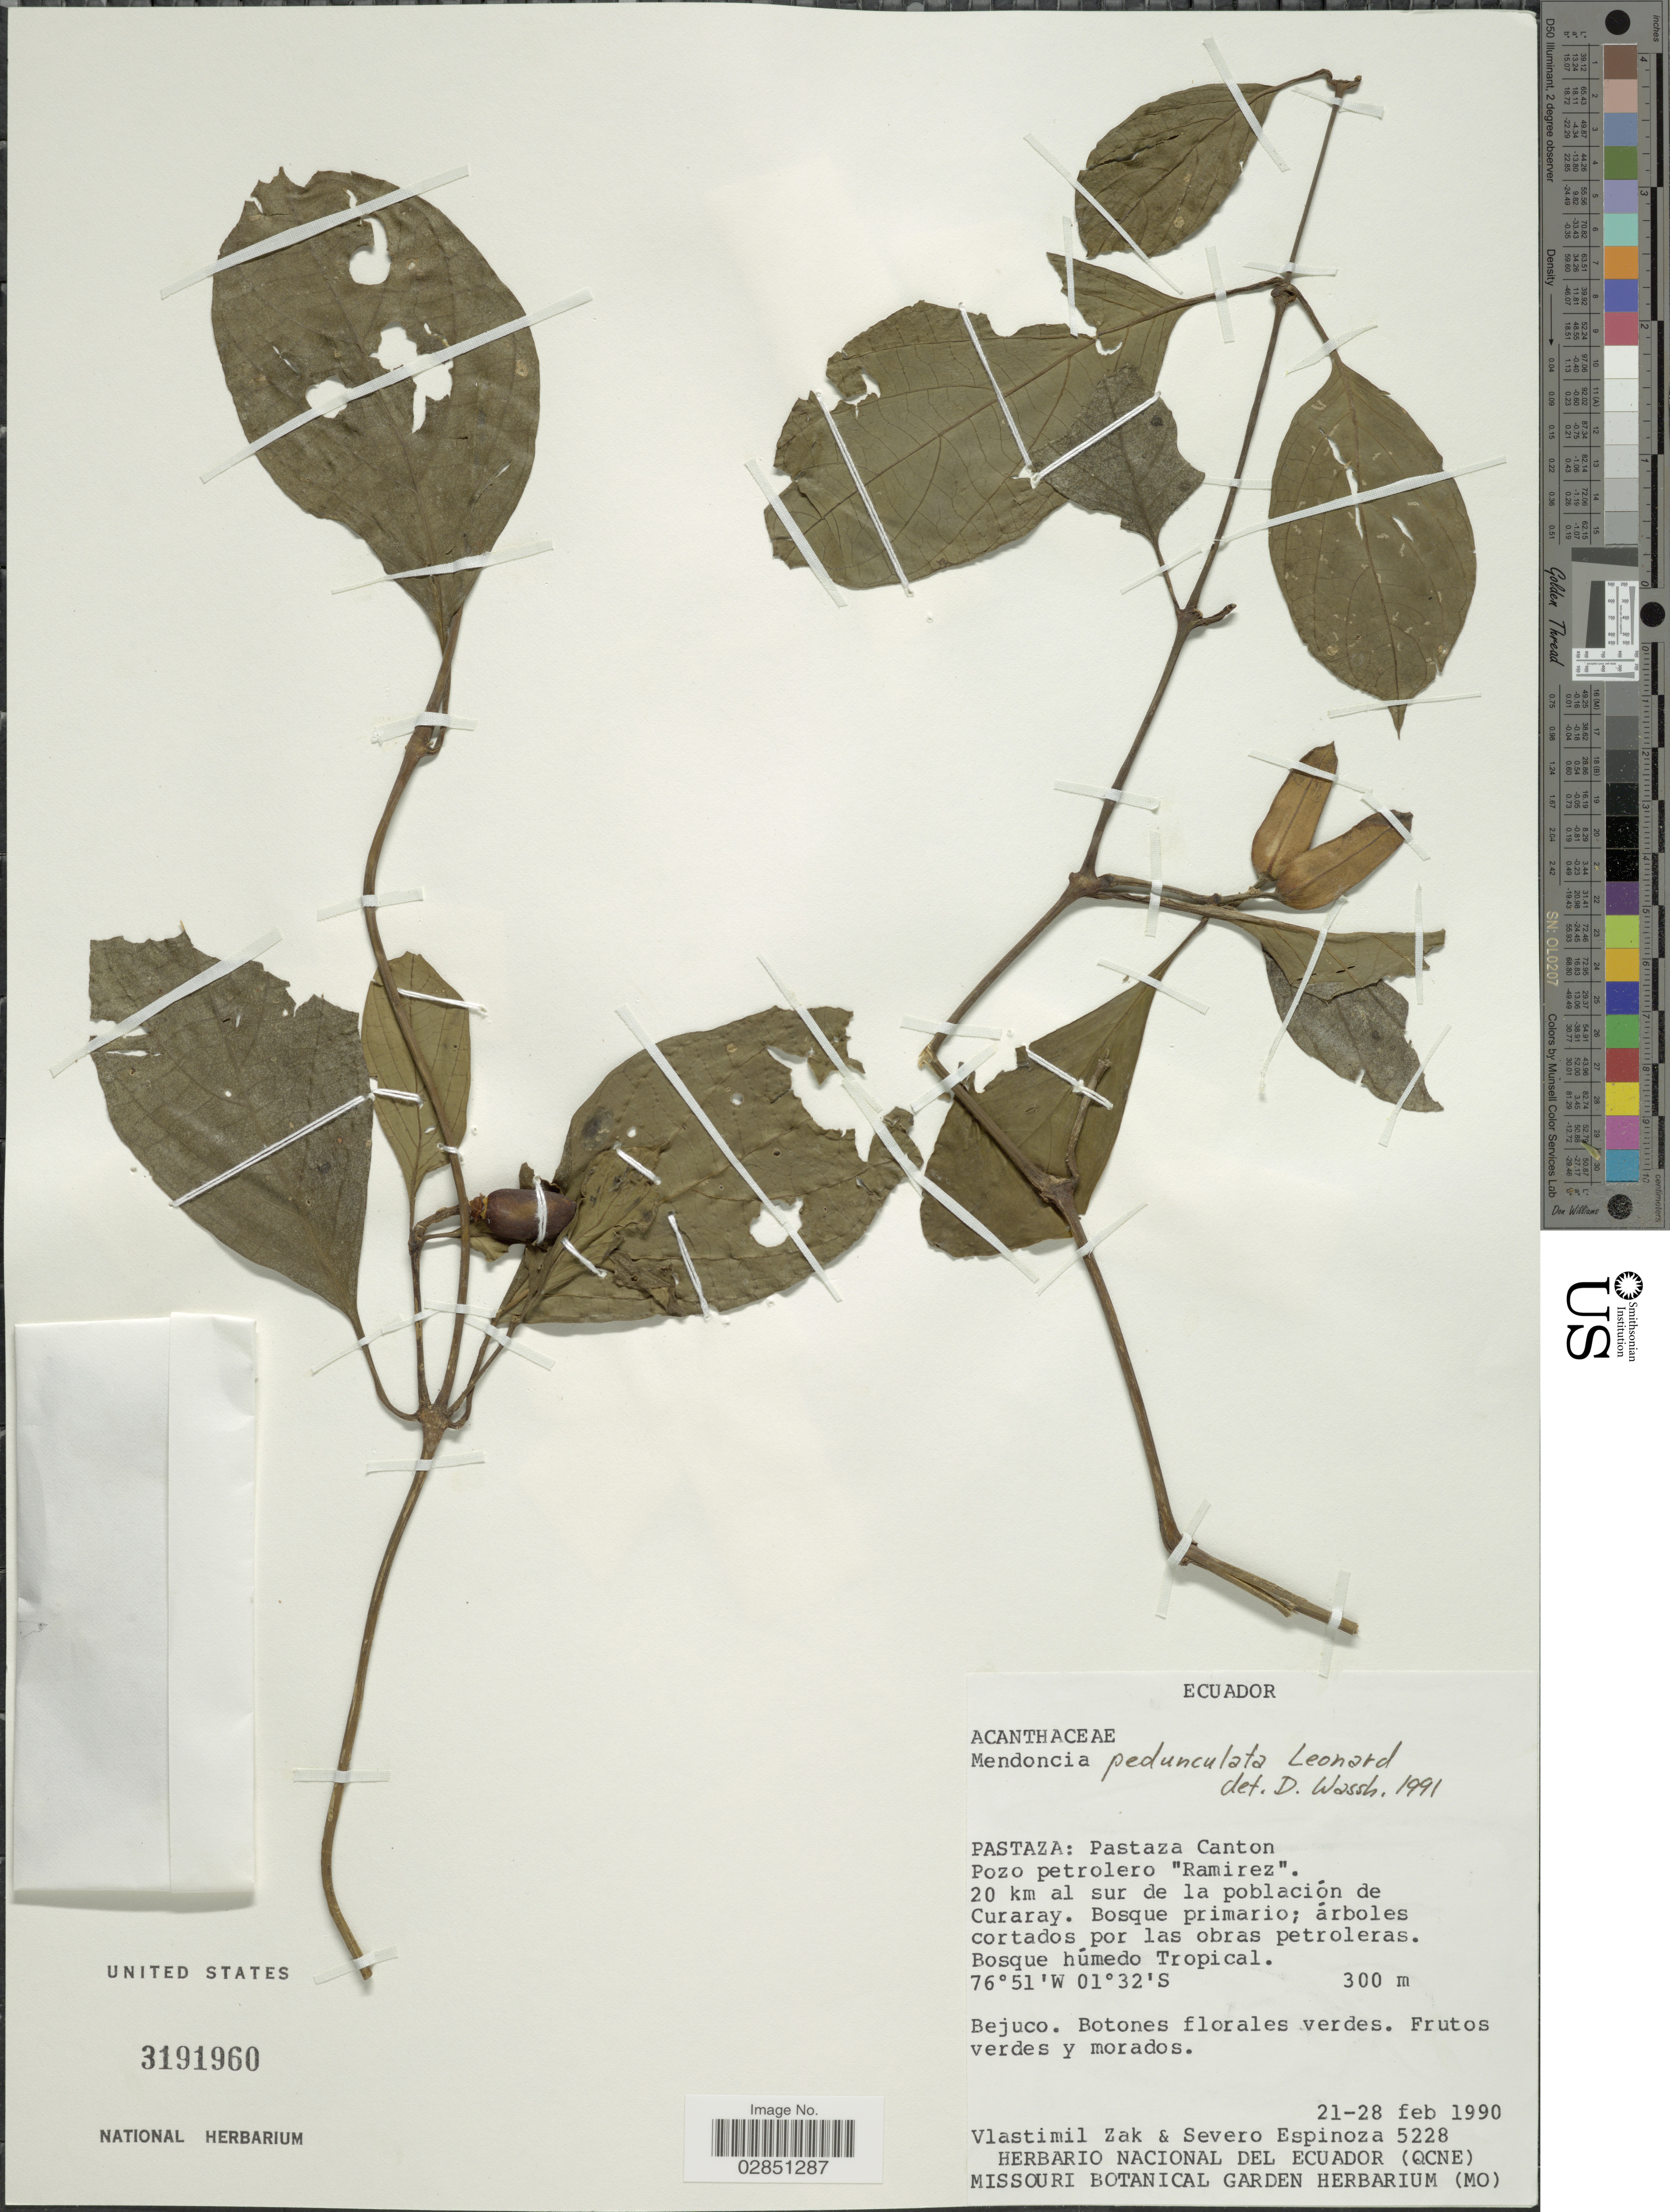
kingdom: Plantae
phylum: Tracheophyta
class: Magnoliopsida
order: Lamiales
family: Acanthaceae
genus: Mendoncia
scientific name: Mendoncia pedunculata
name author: Leonard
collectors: V. Zak & S. Espinoza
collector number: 5228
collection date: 1990-02-21/1990-02-28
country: Ecuador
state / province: Pastaza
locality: Pastaza Canton. Pozo petrolero "Ramirez". 20 km al sur de la población de Curaray.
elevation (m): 300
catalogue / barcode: US 3191960